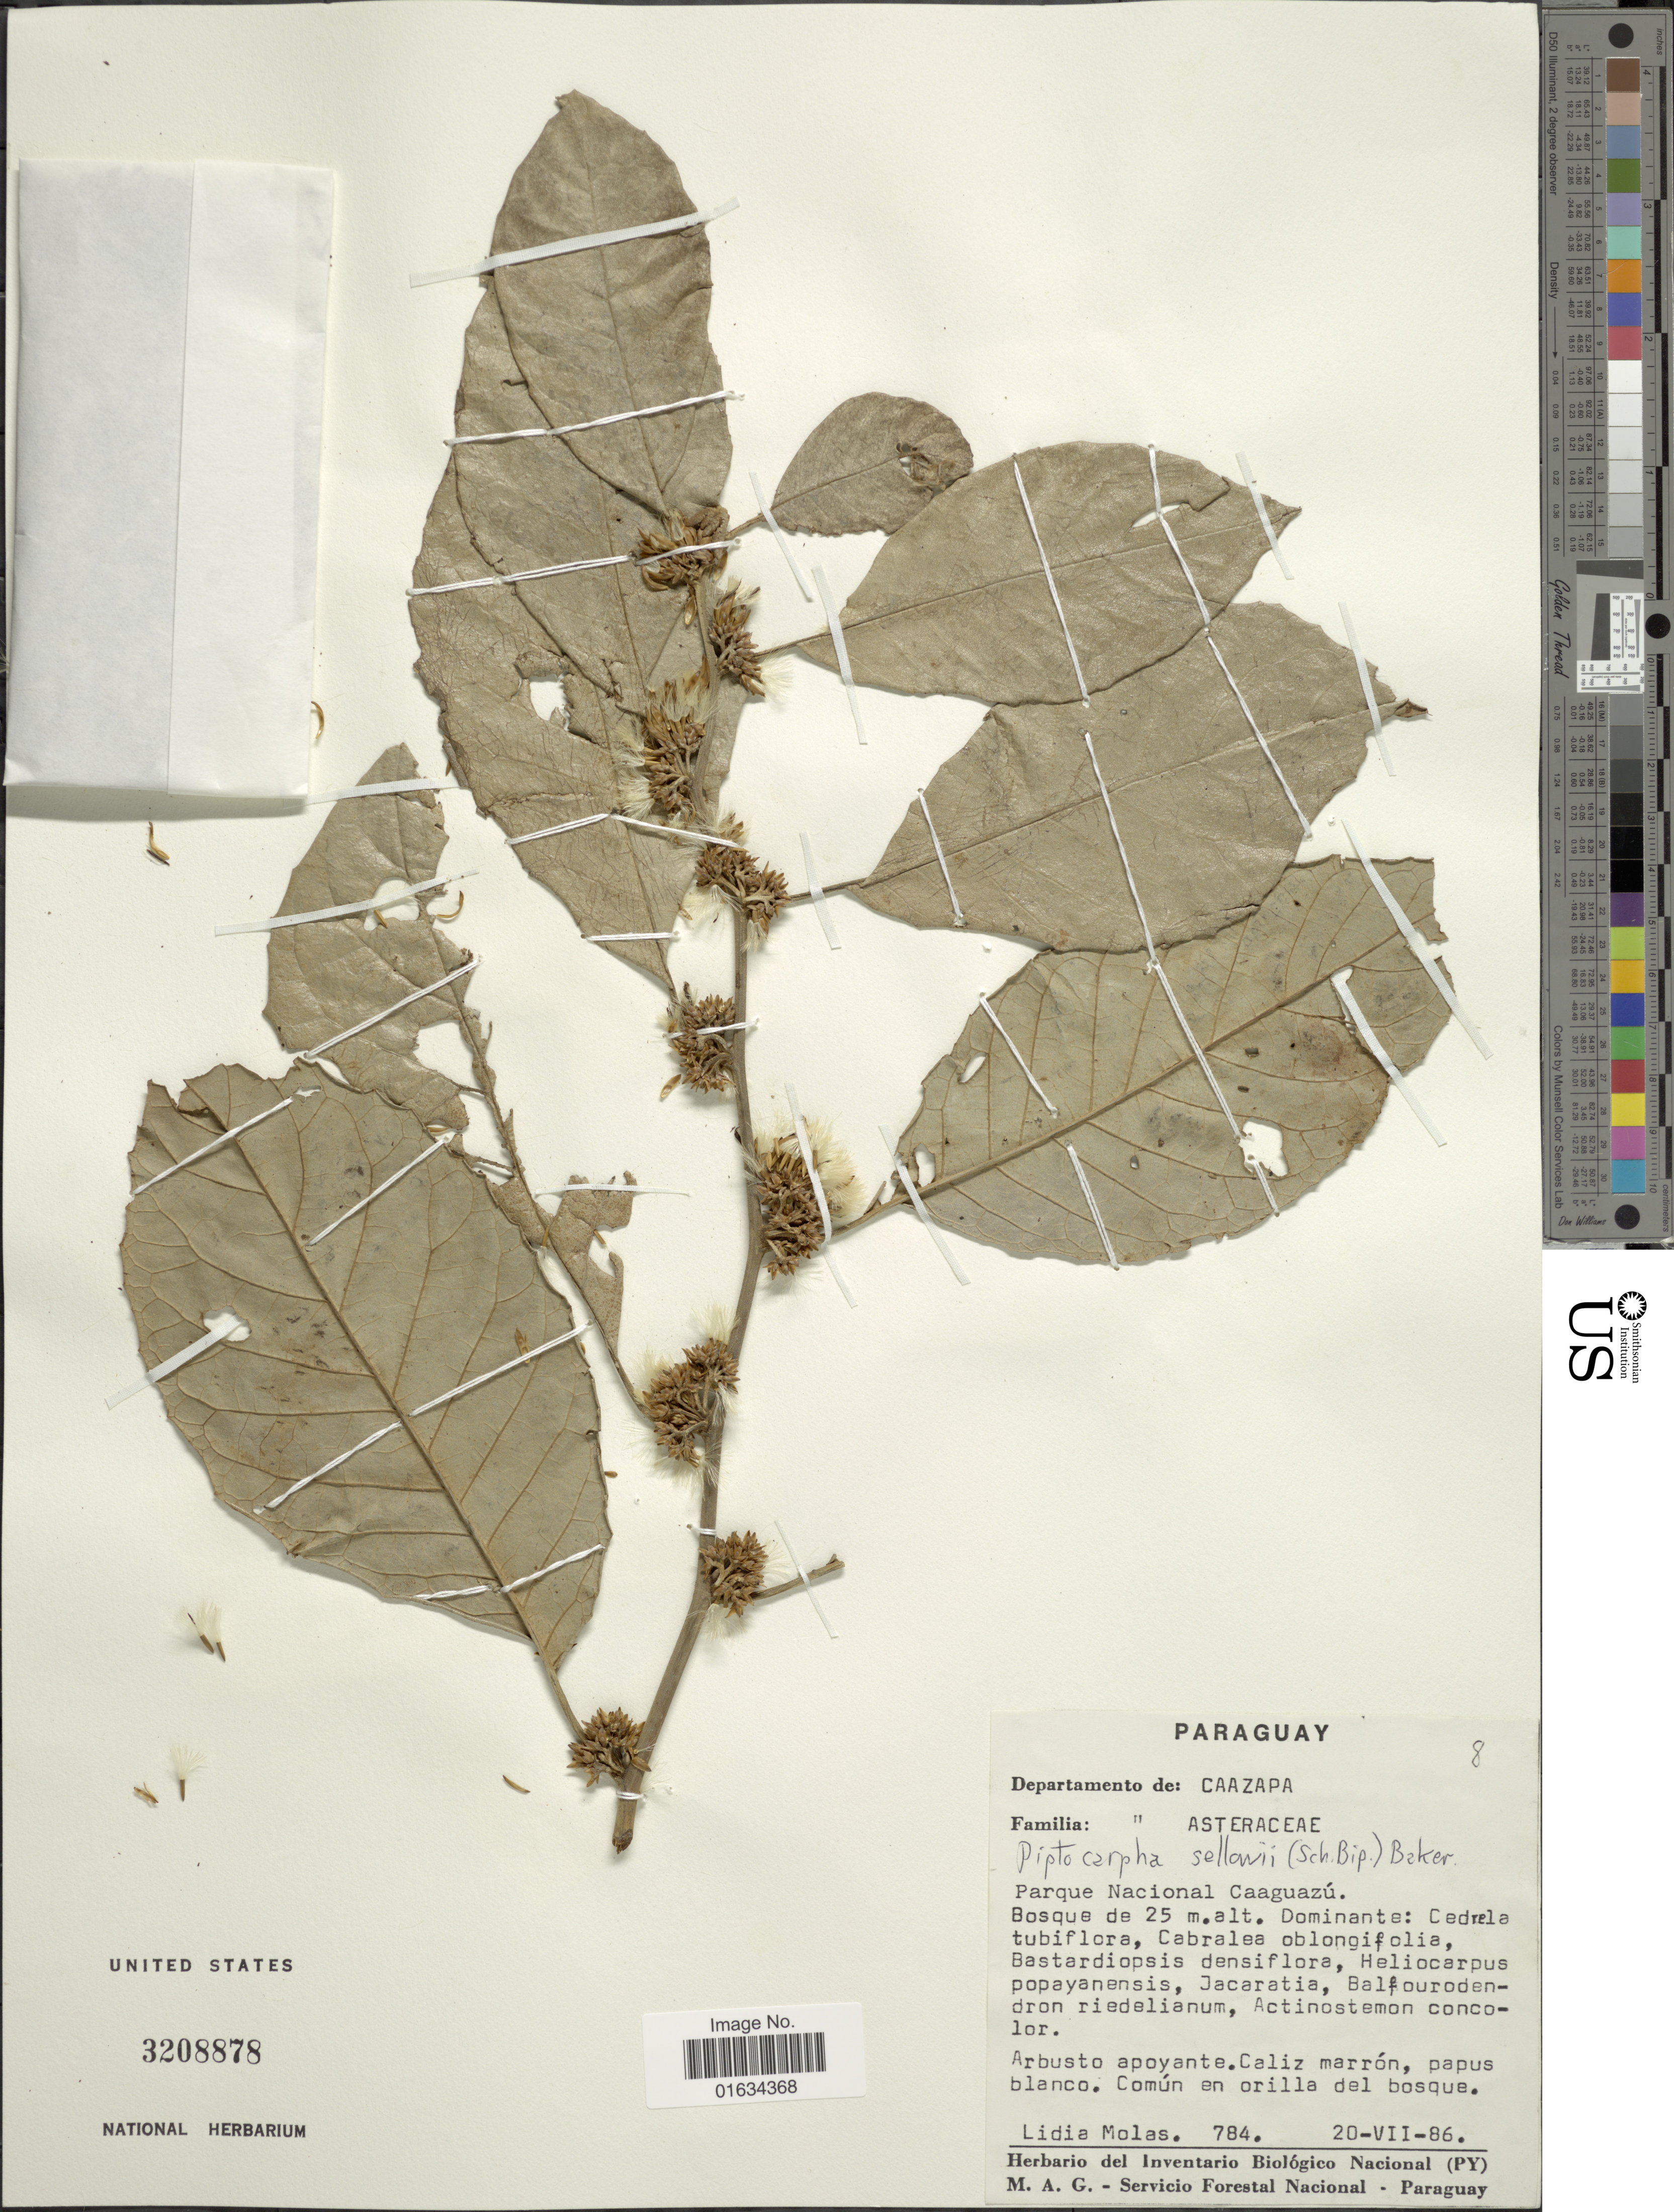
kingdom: Plantae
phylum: Tracheophyta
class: Magnoliopsida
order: Asterales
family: Asteraceae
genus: Piptocarpha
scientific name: Piptocarpha sellovii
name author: (Sch. Bip.) Baker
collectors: L. Molas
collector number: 784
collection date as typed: Transcribed d/m/y: 20/7/86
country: Paraguay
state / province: Caazapa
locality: Parque Nacional Caaguazú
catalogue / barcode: US 3208878